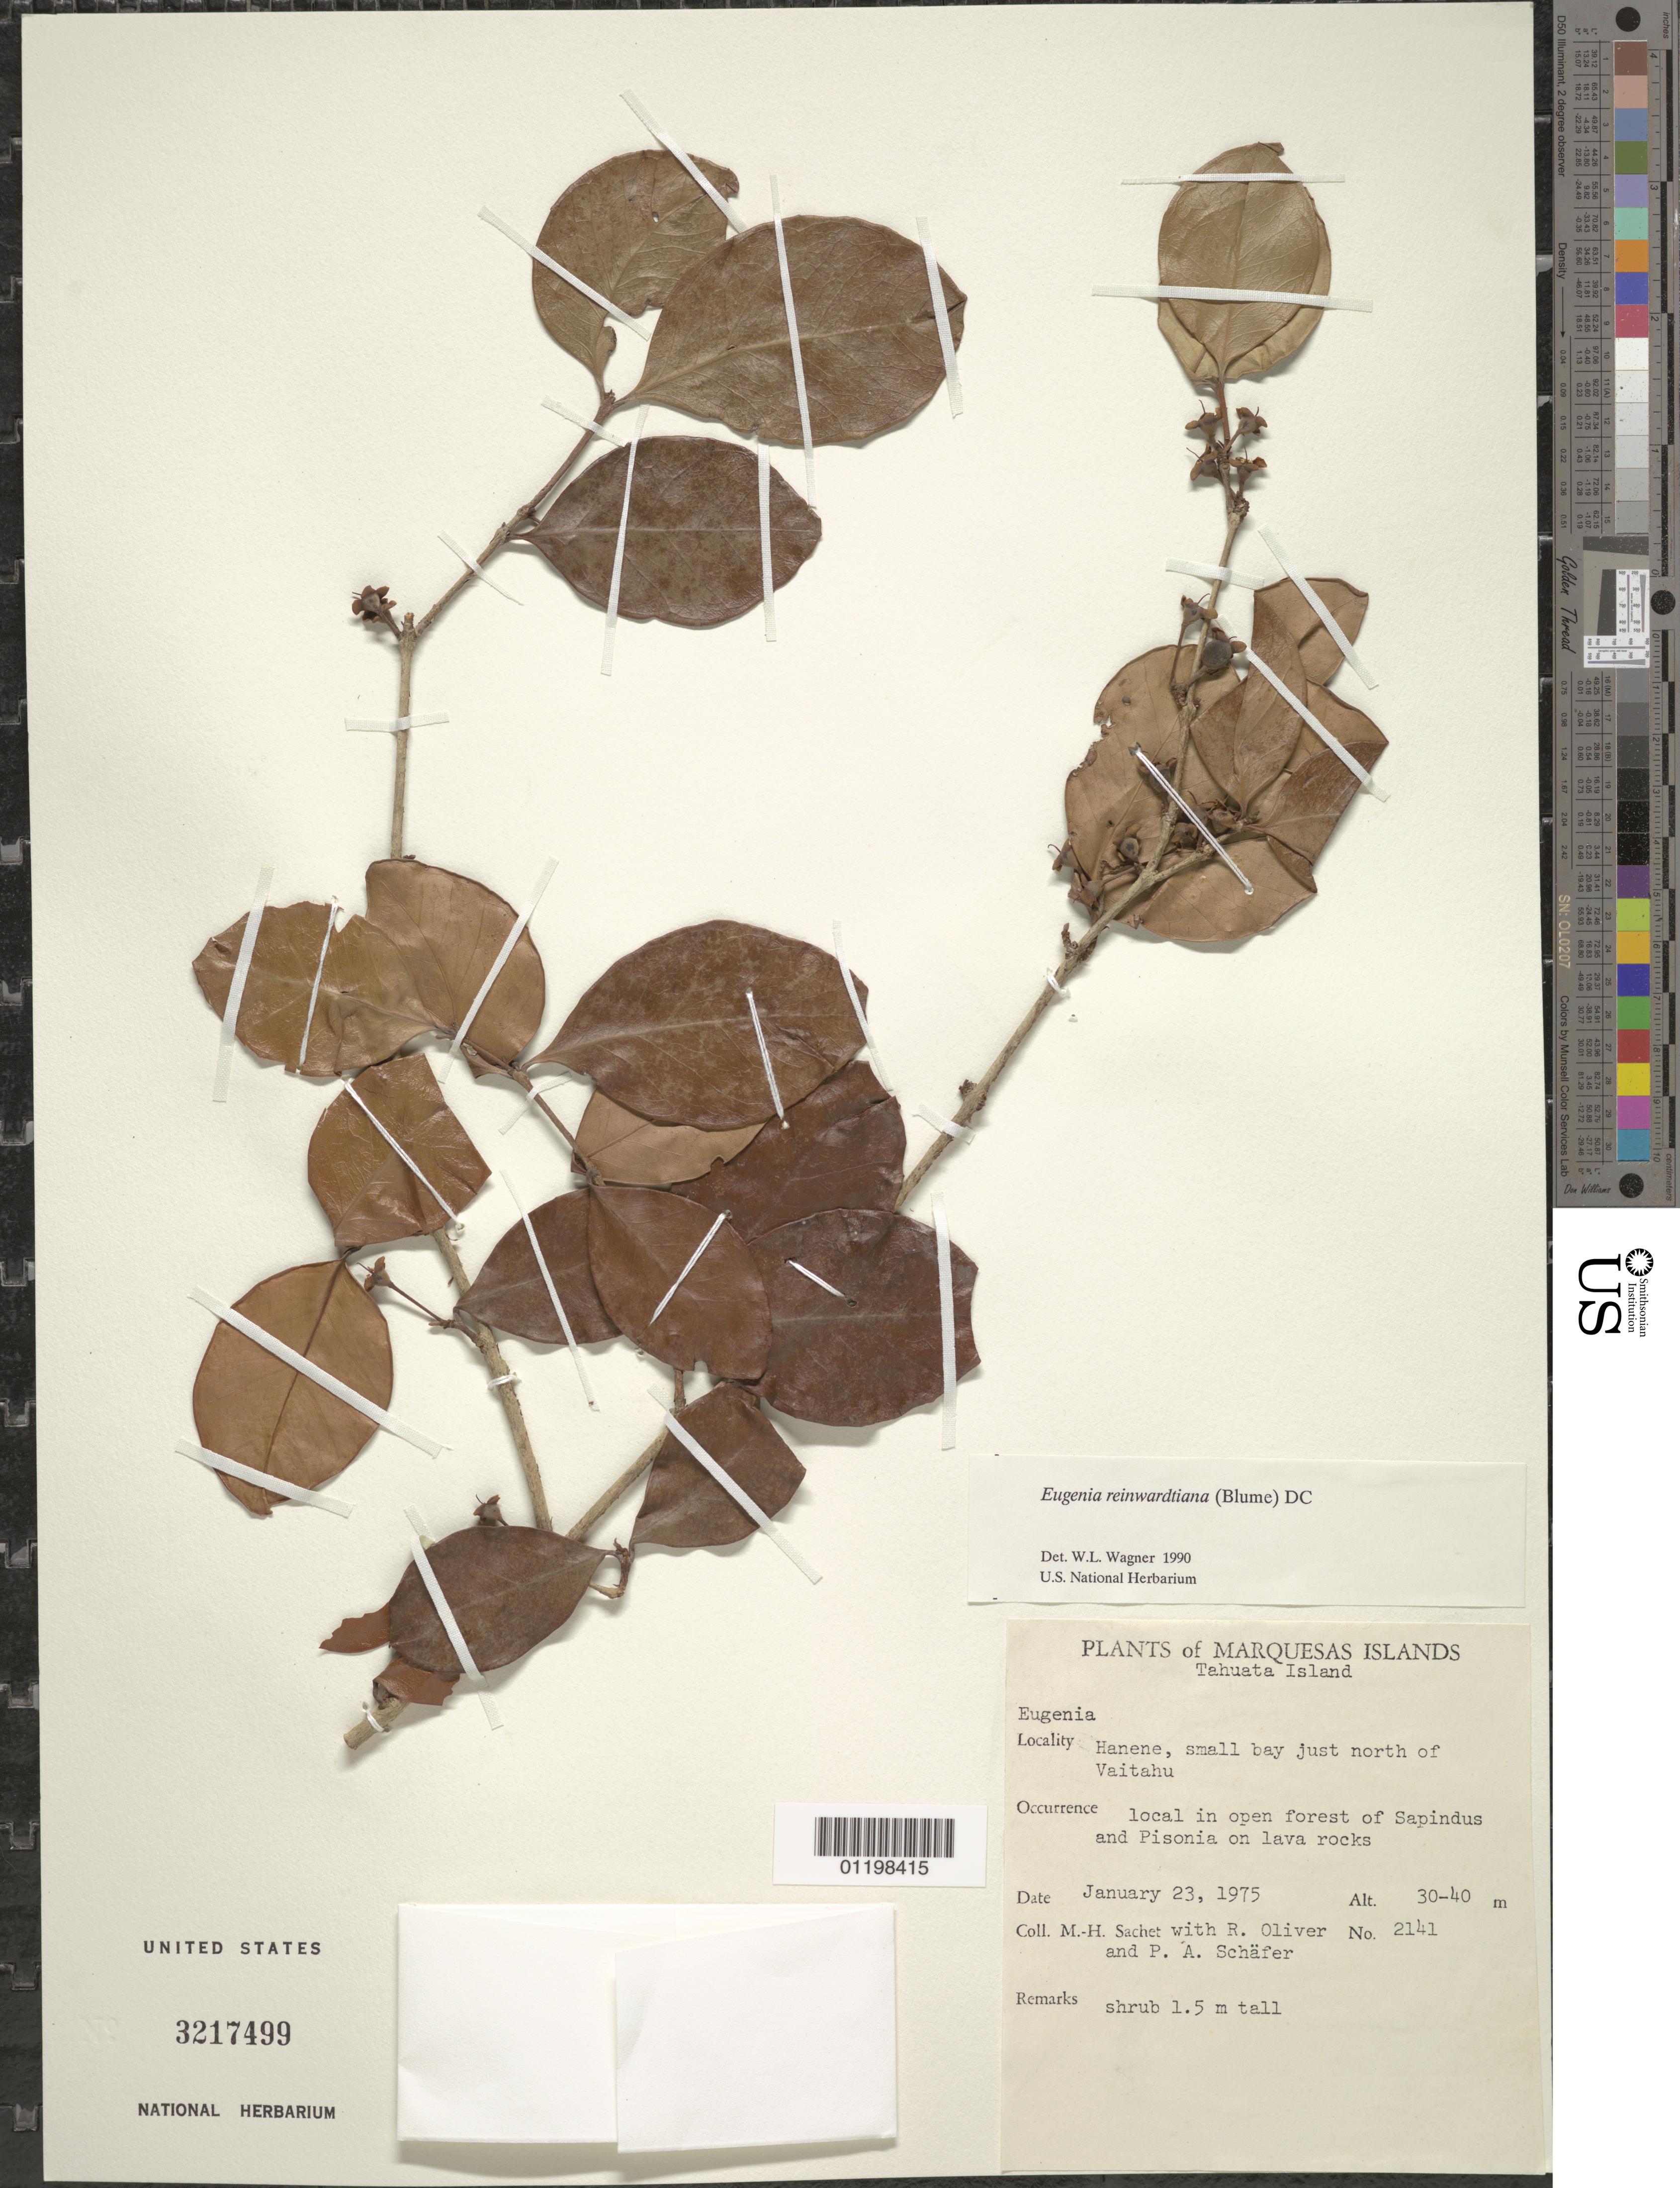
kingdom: Plantae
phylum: Tracheophyta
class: Magnoliopsida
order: Myrtales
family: Myrtaceae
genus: Eugenia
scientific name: Eugenia reinwardtiana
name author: (Blume) DC.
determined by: Wagner, W. L., (BOT), Smithsonian Institution - National Museum of Natural History (UNITED STATES)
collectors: M.-H. Sachet, R. L. Oliver & P. A. Schäfer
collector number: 2141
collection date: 1975-01-23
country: French Polynesia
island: Tahuata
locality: Hanene, small bay N of Vaitahu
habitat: Local in open forest of Sapindus and Pisonia on lava rocks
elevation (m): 30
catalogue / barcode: US 3217499